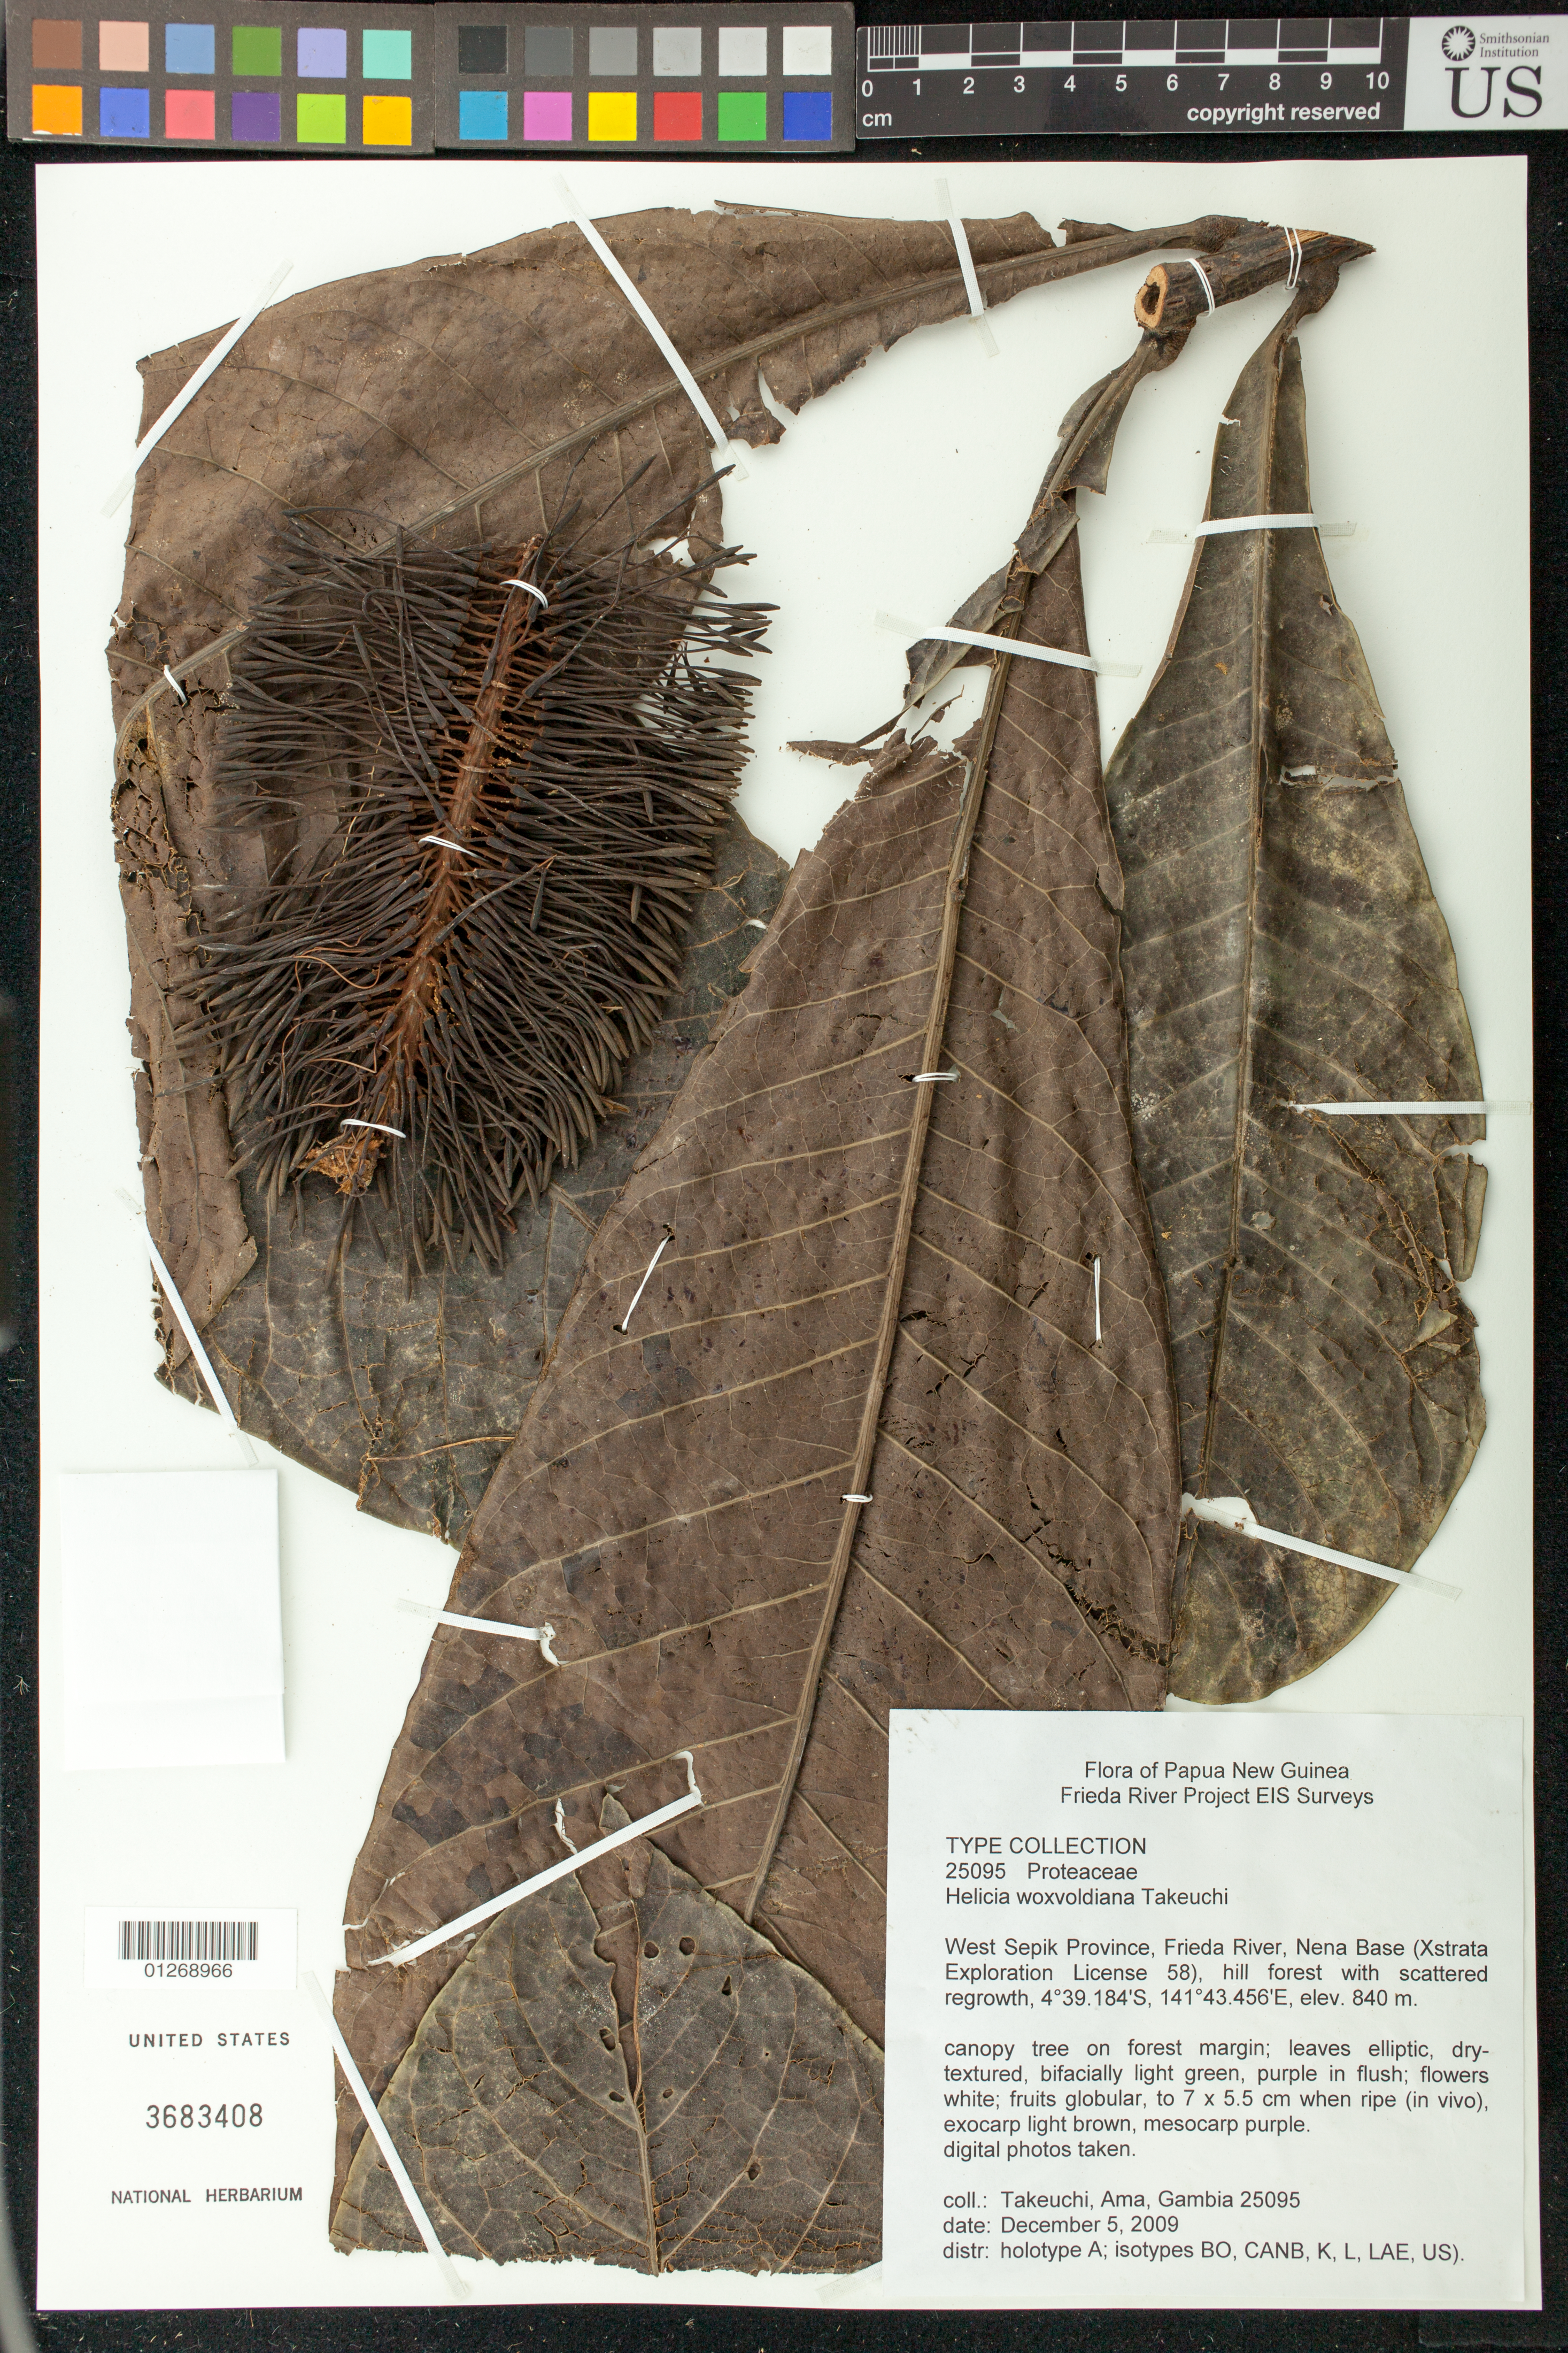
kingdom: Plantae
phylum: Tracheophyta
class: Magnoliopsida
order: Proteales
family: Proteaceae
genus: Helicia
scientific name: Helicia woxvoldiana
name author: W.N. Takeuchi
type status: Isotype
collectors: W. N. Takeuchi, D. Ama & A. Gambia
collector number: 25095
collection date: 2009-12-05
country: Papua New Guinea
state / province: Sandaun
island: New Guinea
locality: West Sepik Province, Frieda River, Nena Base (Xstrata Exploration License 58)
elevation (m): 840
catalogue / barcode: US 3683408